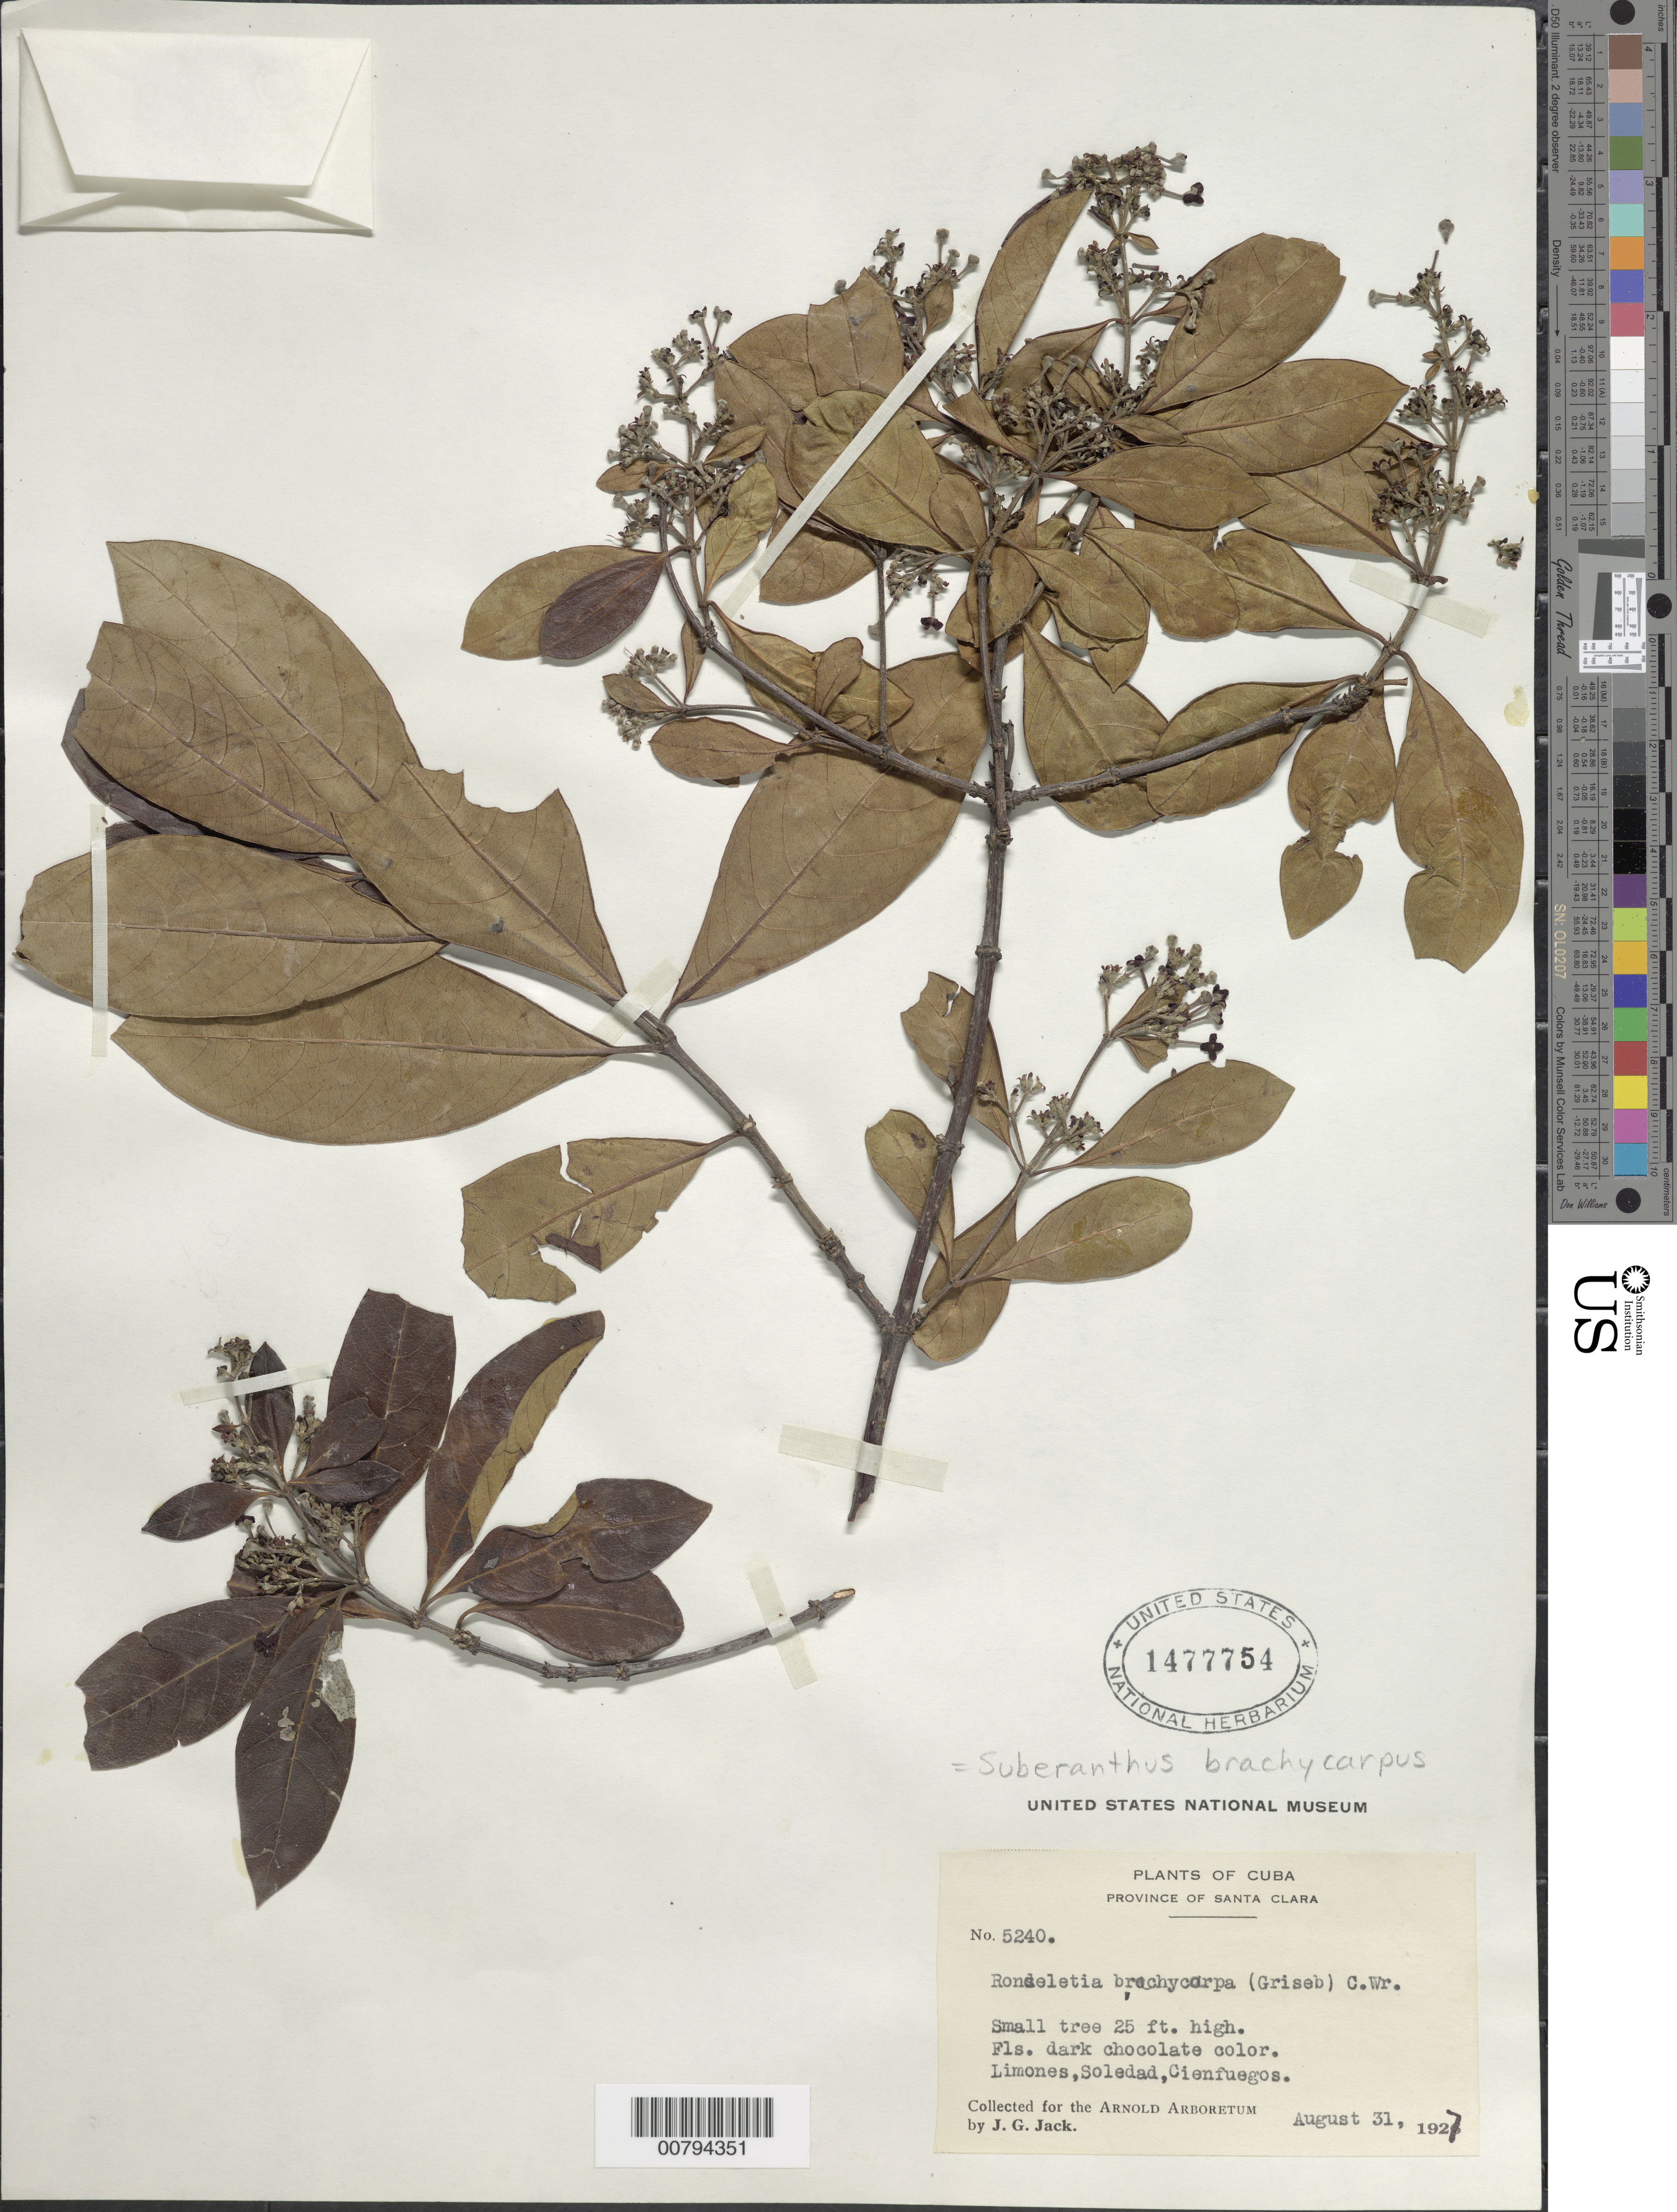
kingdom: Plantae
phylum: Tracheophyta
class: Magnoliopsida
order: Gentianales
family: Rubiaceae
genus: Suberanthus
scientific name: Suberanthus brachycarpus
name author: (Griseb.) Borhidi & Fernández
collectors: J. G. Jack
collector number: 5240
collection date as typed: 31 Aug 1927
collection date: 1927-08-31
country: Cuba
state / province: Cienfuegos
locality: Limones, Soledad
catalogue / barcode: US 1477754